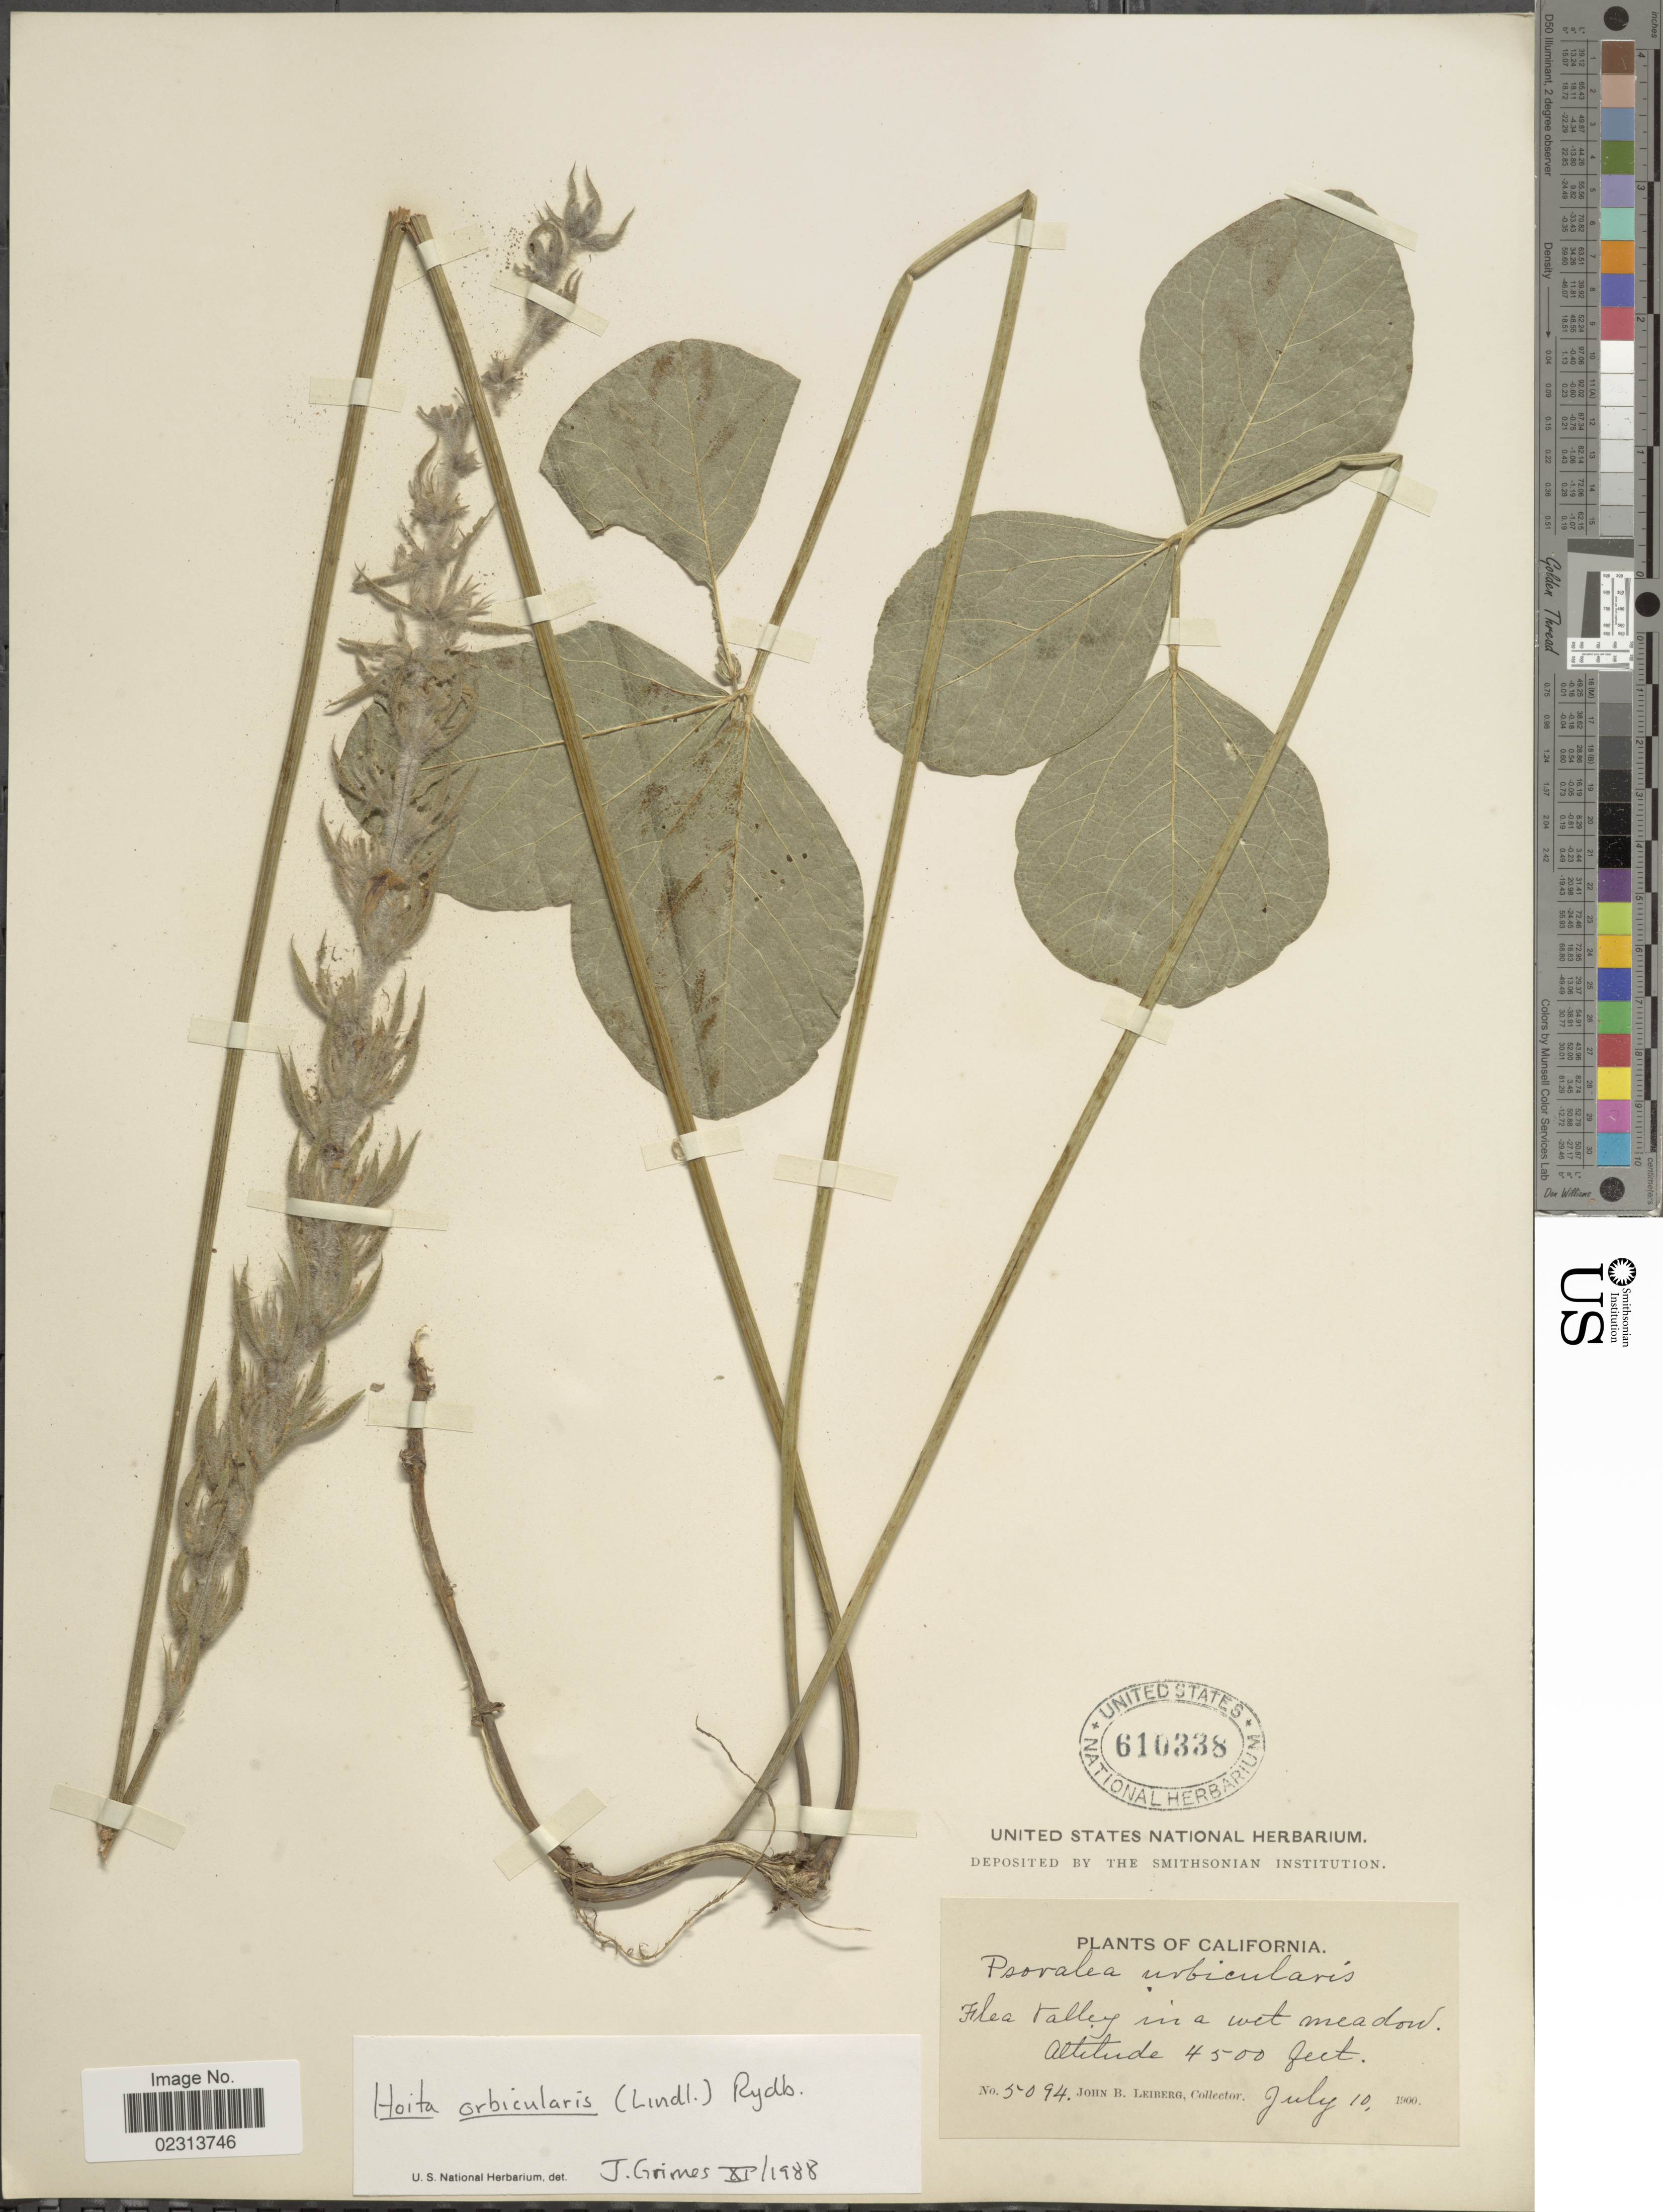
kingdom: Plantae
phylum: Tracheophyta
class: Magnoliopsida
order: Fabales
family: Fabaceae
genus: Hoita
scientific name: Hoita orbicularis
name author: (Lindl.) Rydb.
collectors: J. B. Leiberg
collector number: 5094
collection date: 1900-07-10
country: United States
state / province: California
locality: Flea Valley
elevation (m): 1372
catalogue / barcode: US 610338